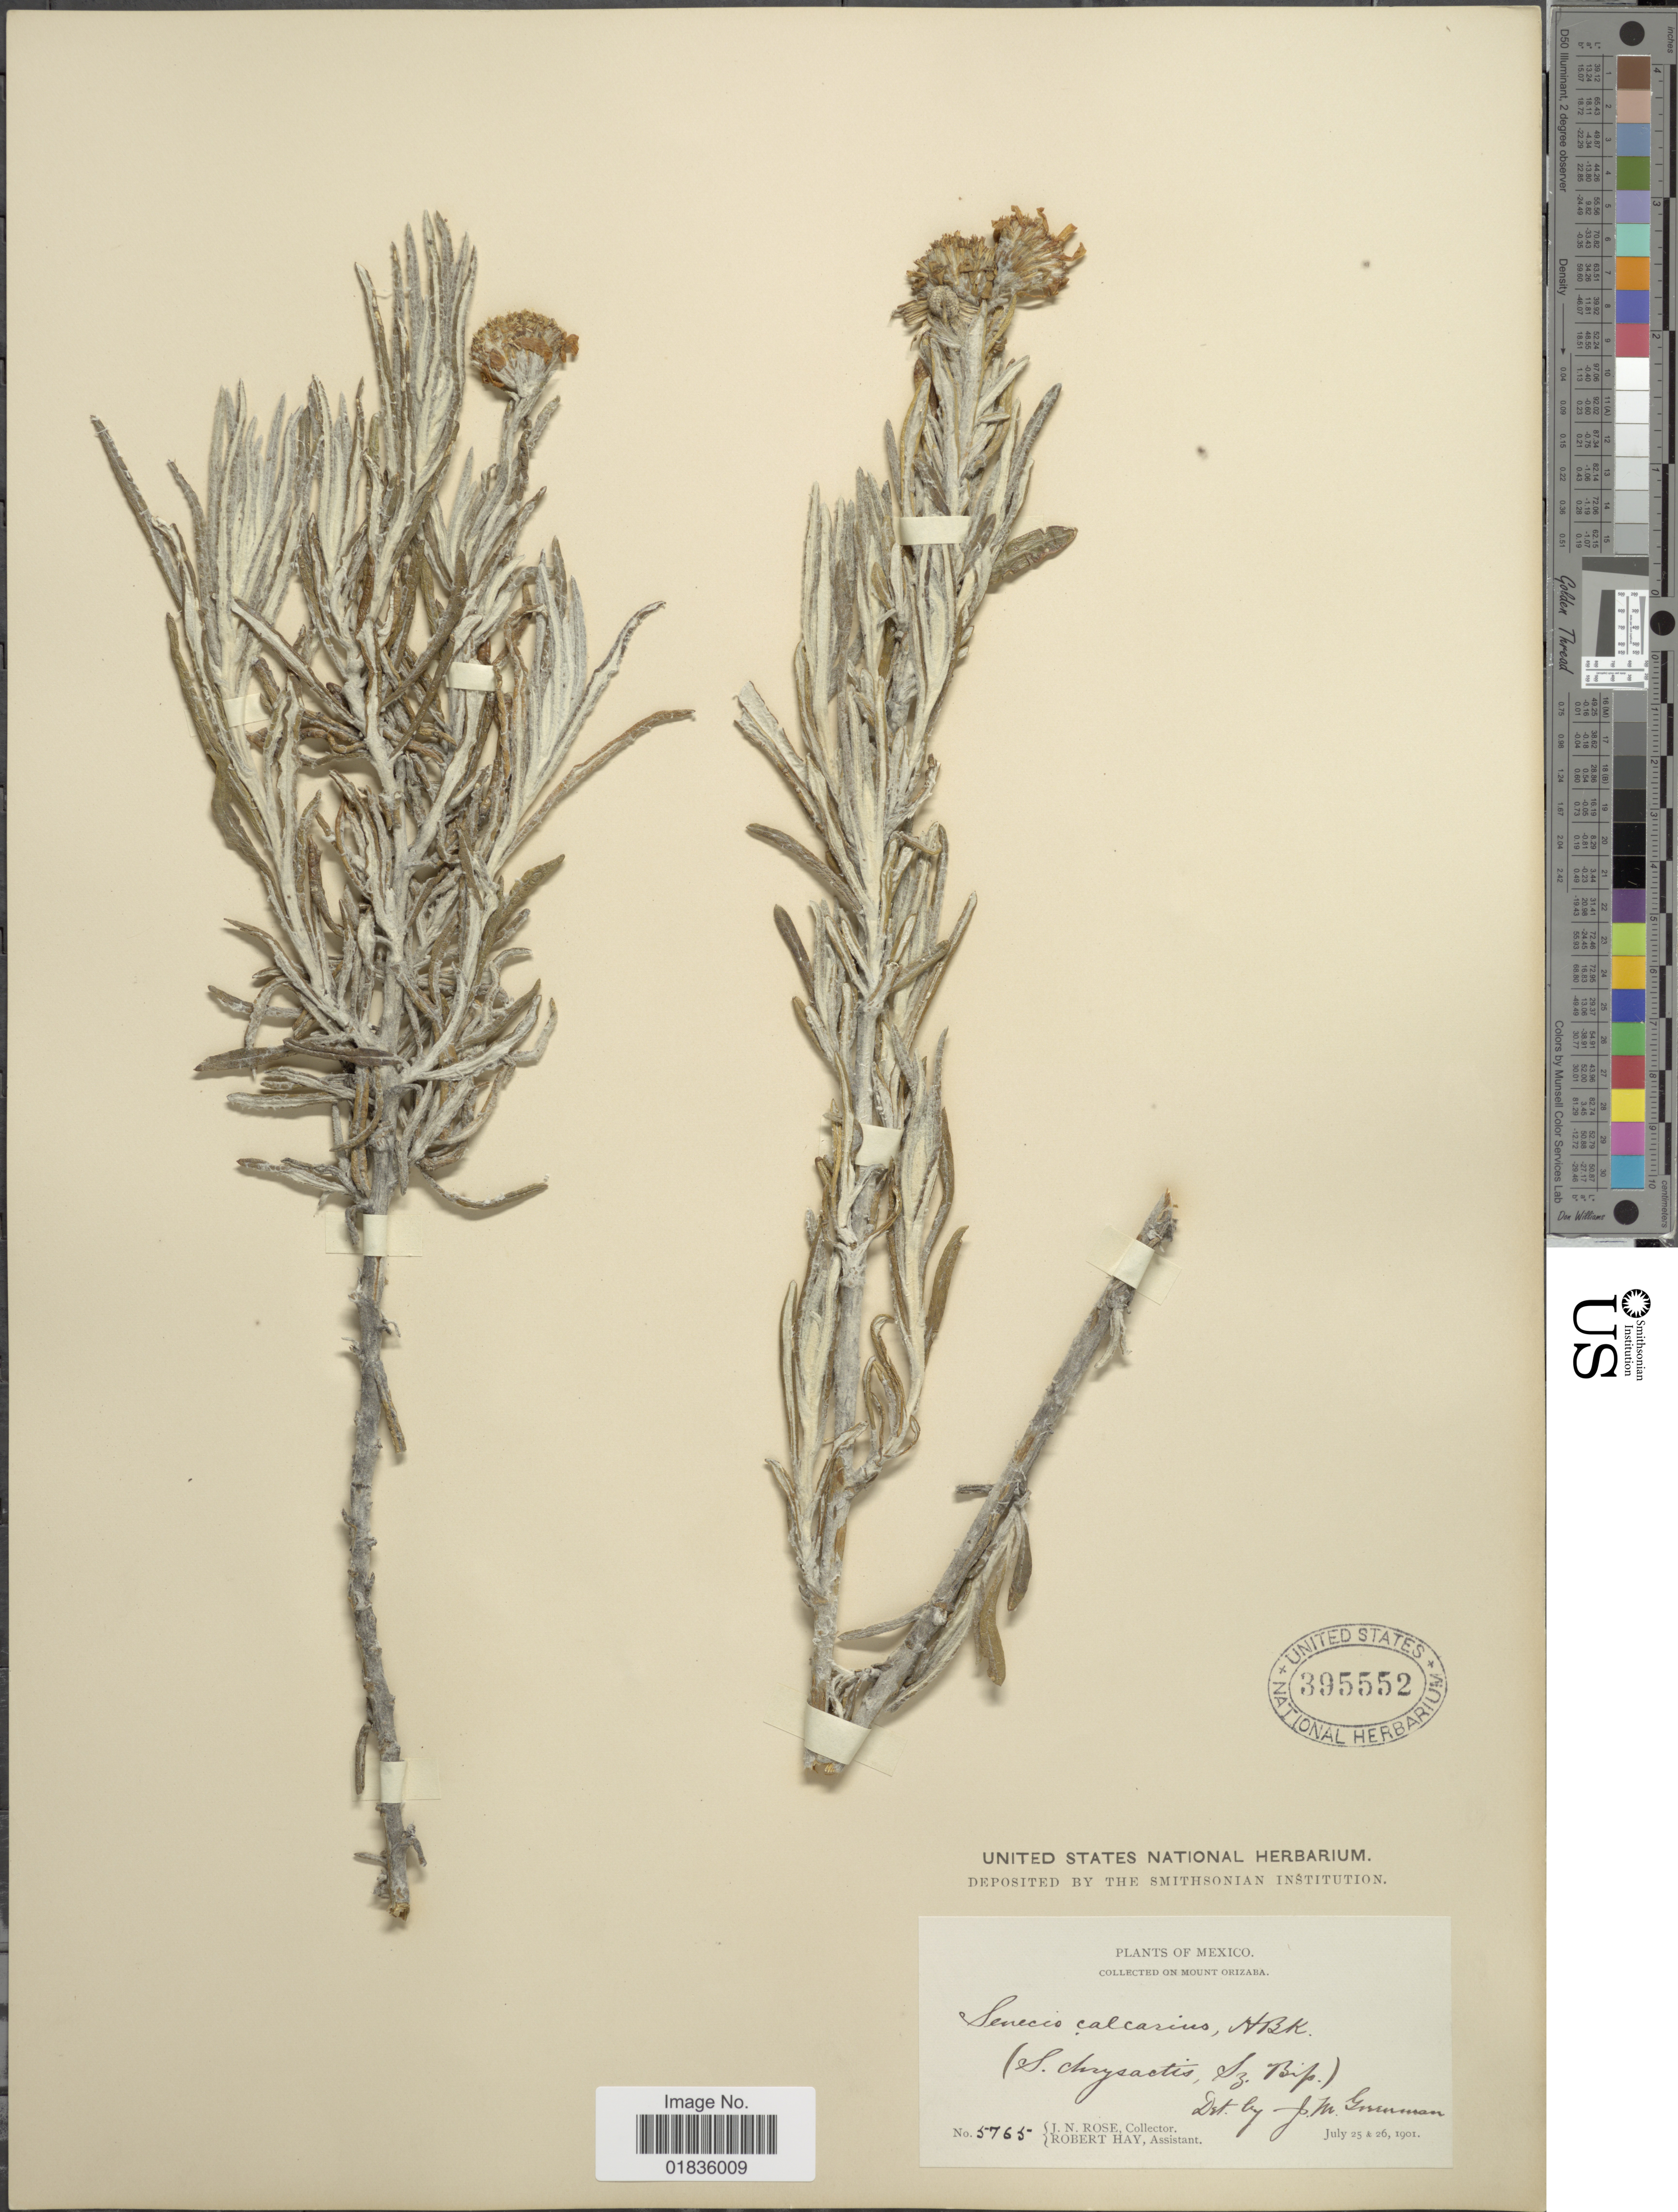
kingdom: Plantae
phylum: Tracheophyta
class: Magnoliopsida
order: Asterales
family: Asteraceae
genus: Senecio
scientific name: Senecio mairetianus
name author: DC.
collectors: J. N. Rose & R. Hay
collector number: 5765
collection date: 1901-07-25/1901-07-26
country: Mexico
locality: On Mount Orizaba.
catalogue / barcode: US 395552